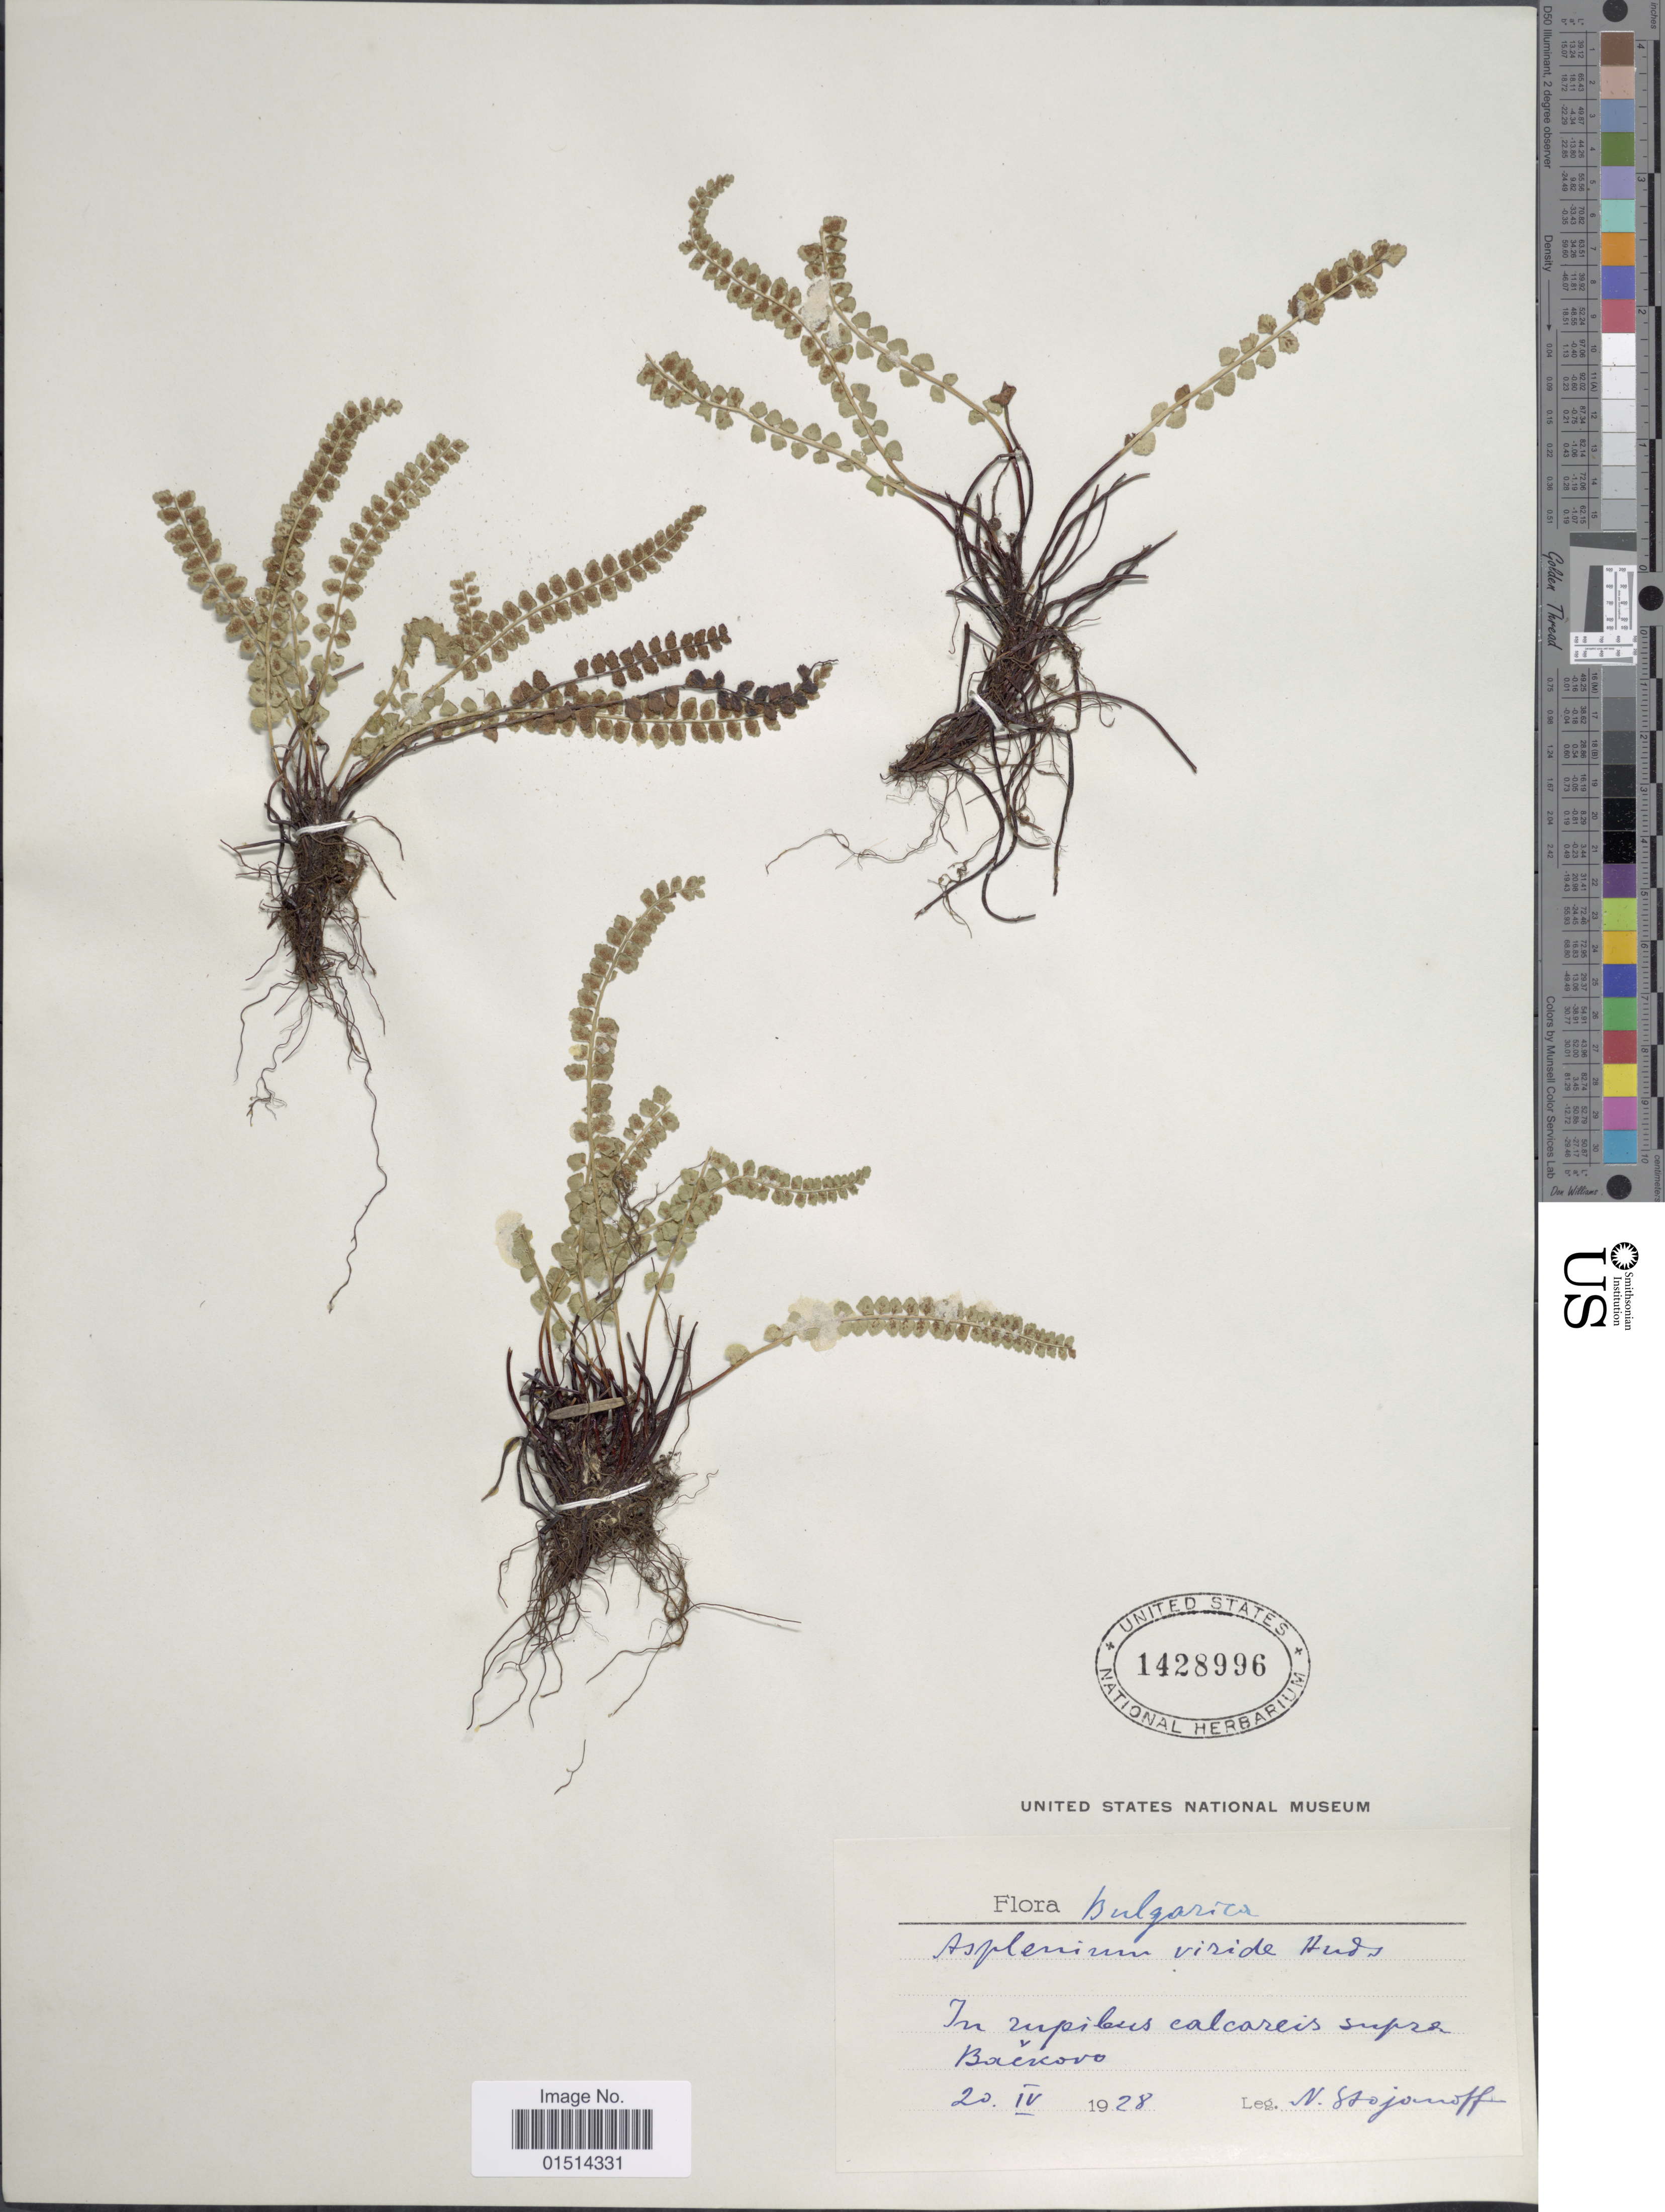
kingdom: Plantae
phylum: Tracheophyta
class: Polypodiopsida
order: Polypodiales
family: Aspleniaceae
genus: Asplenium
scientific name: Asplenium viride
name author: Huds.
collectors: N. Stojanoff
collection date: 1928-04-20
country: Bulgaria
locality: Bulgarica, in rupibus calcareis supra Boecovo [interpreted]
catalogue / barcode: US 1428996